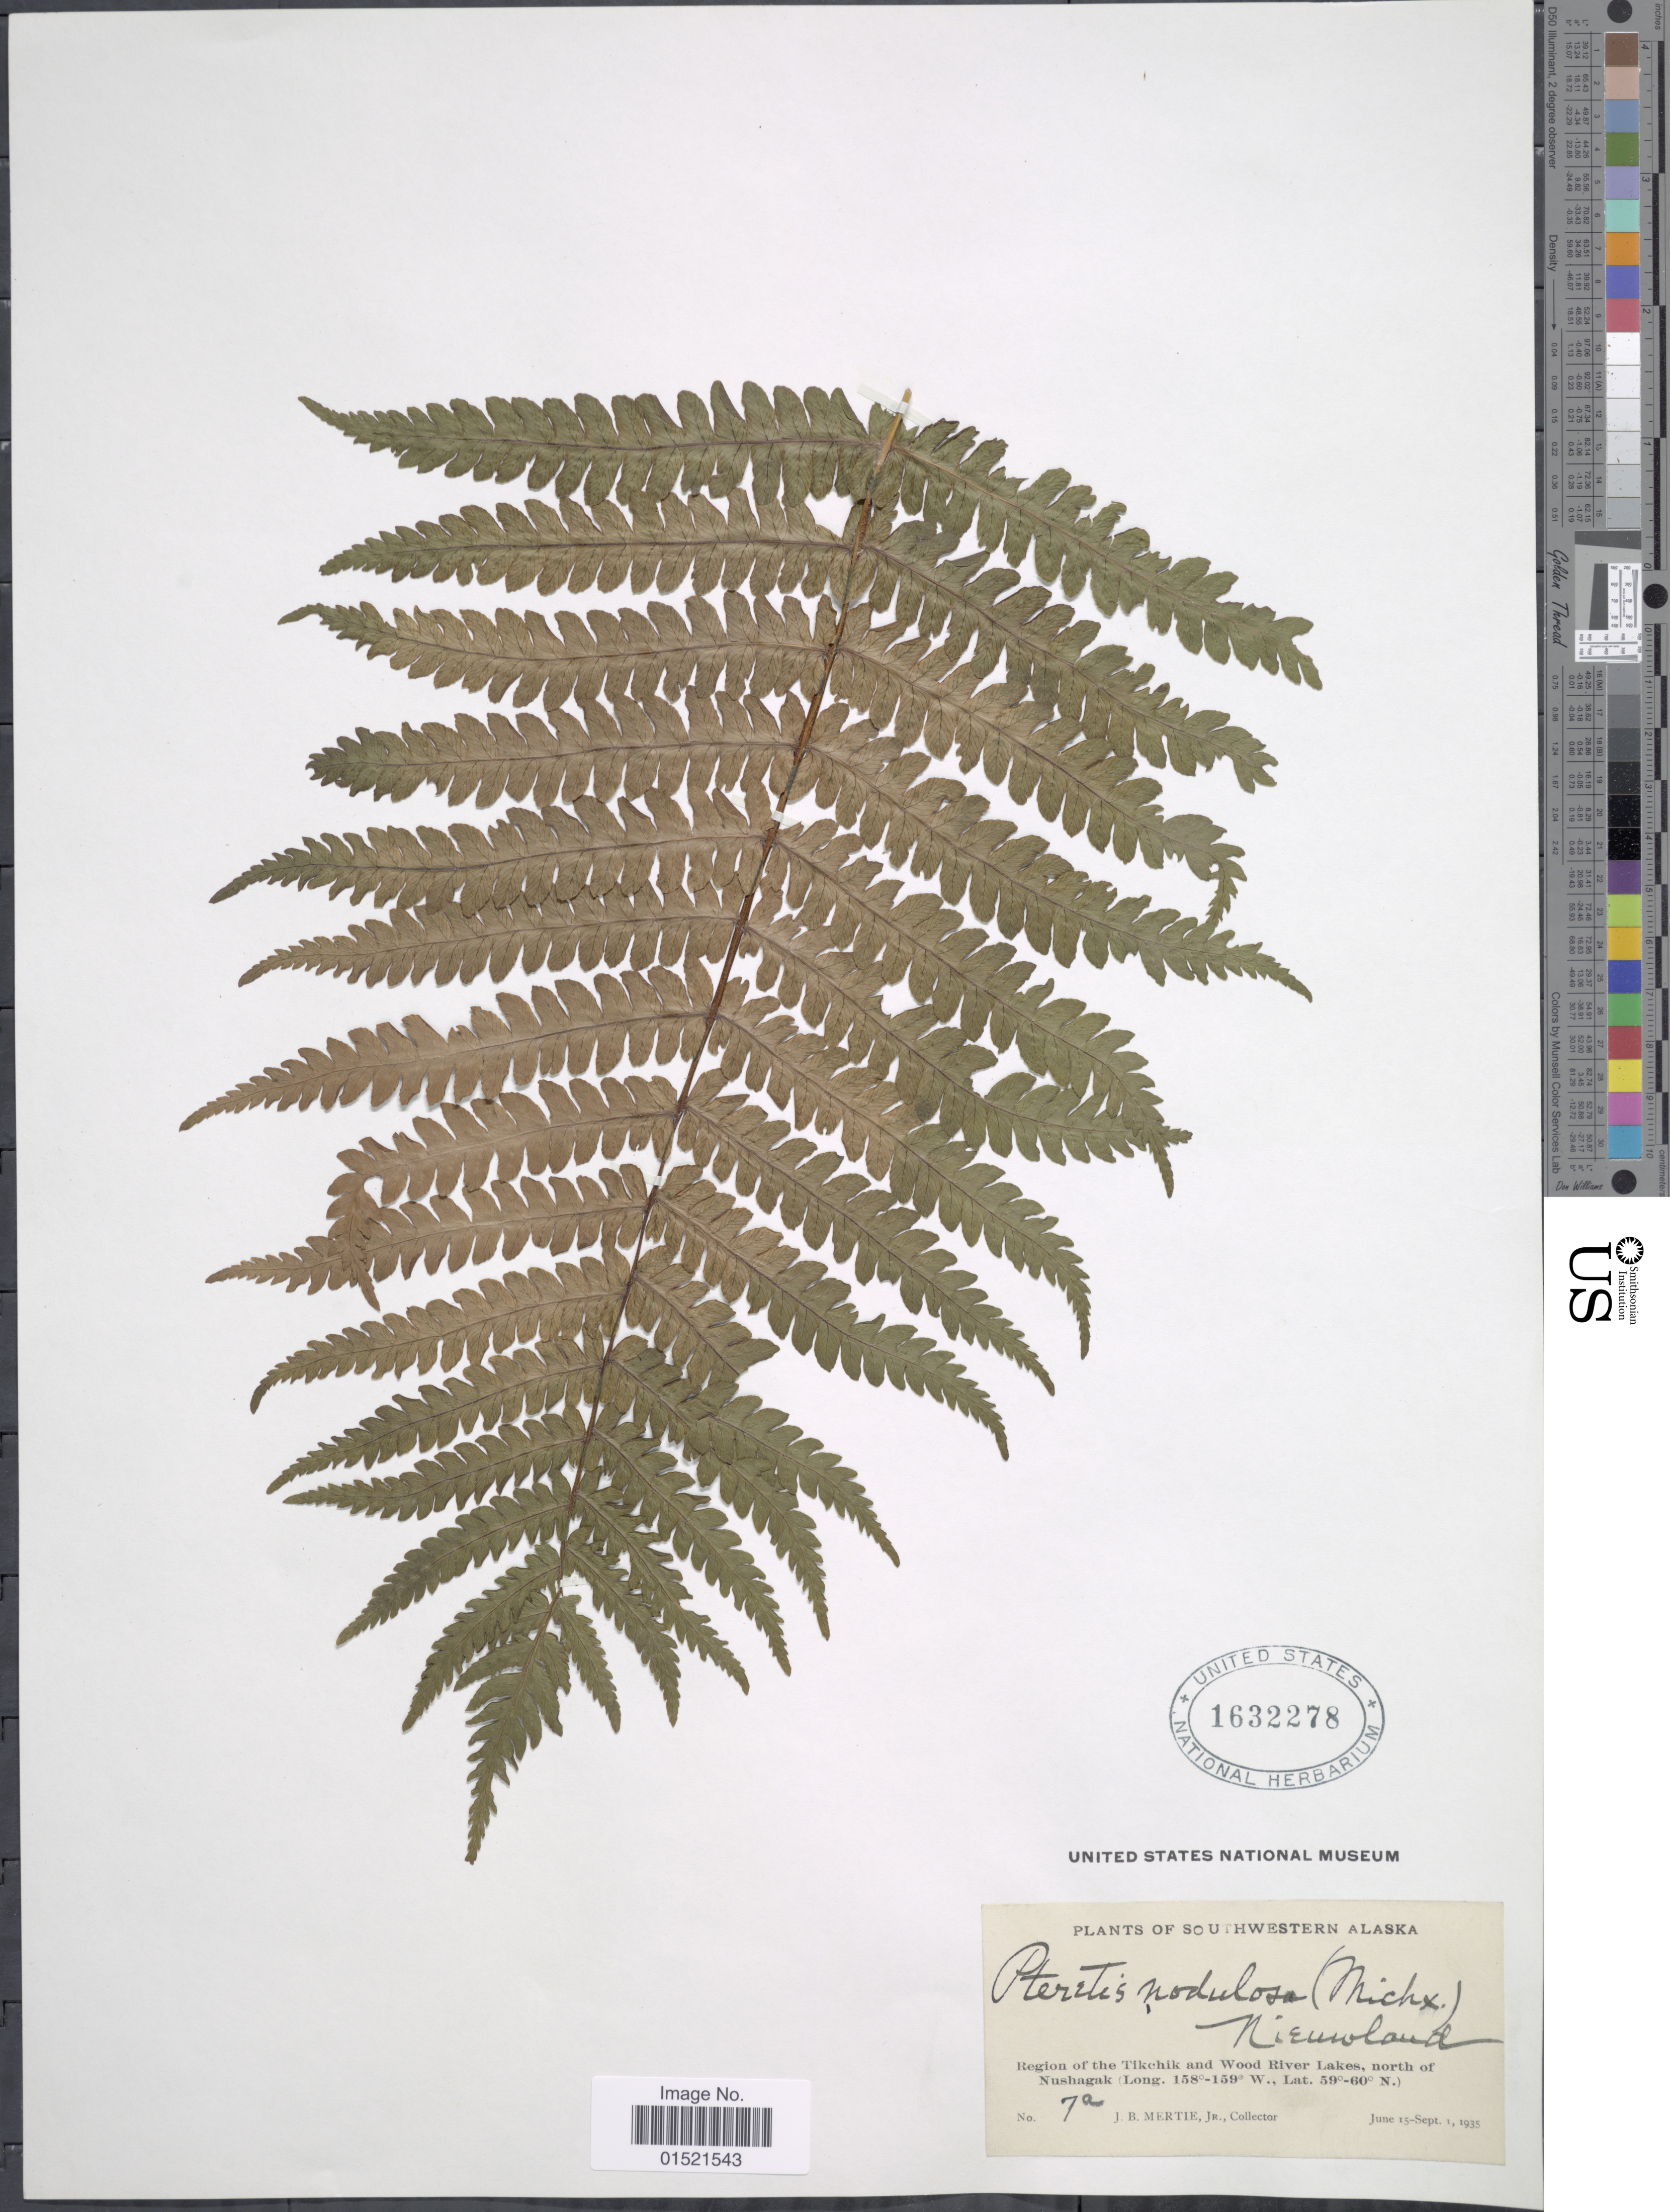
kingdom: Plantae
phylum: Tracheophyta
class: Polypodiopsida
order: Polypodiales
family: Onocleaceae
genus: Matteuccia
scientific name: Matteuccia struthiopteris var. pensylvanica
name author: (Willd.) C.V. Morton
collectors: J. Mertie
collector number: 7a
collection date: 1935-06-15/1935-09-01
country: United States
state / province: Alaska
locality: Southwestern Alaska, region of the Tikchik and Wood River Lakes, north of Nushagak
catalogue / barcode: US 1632278